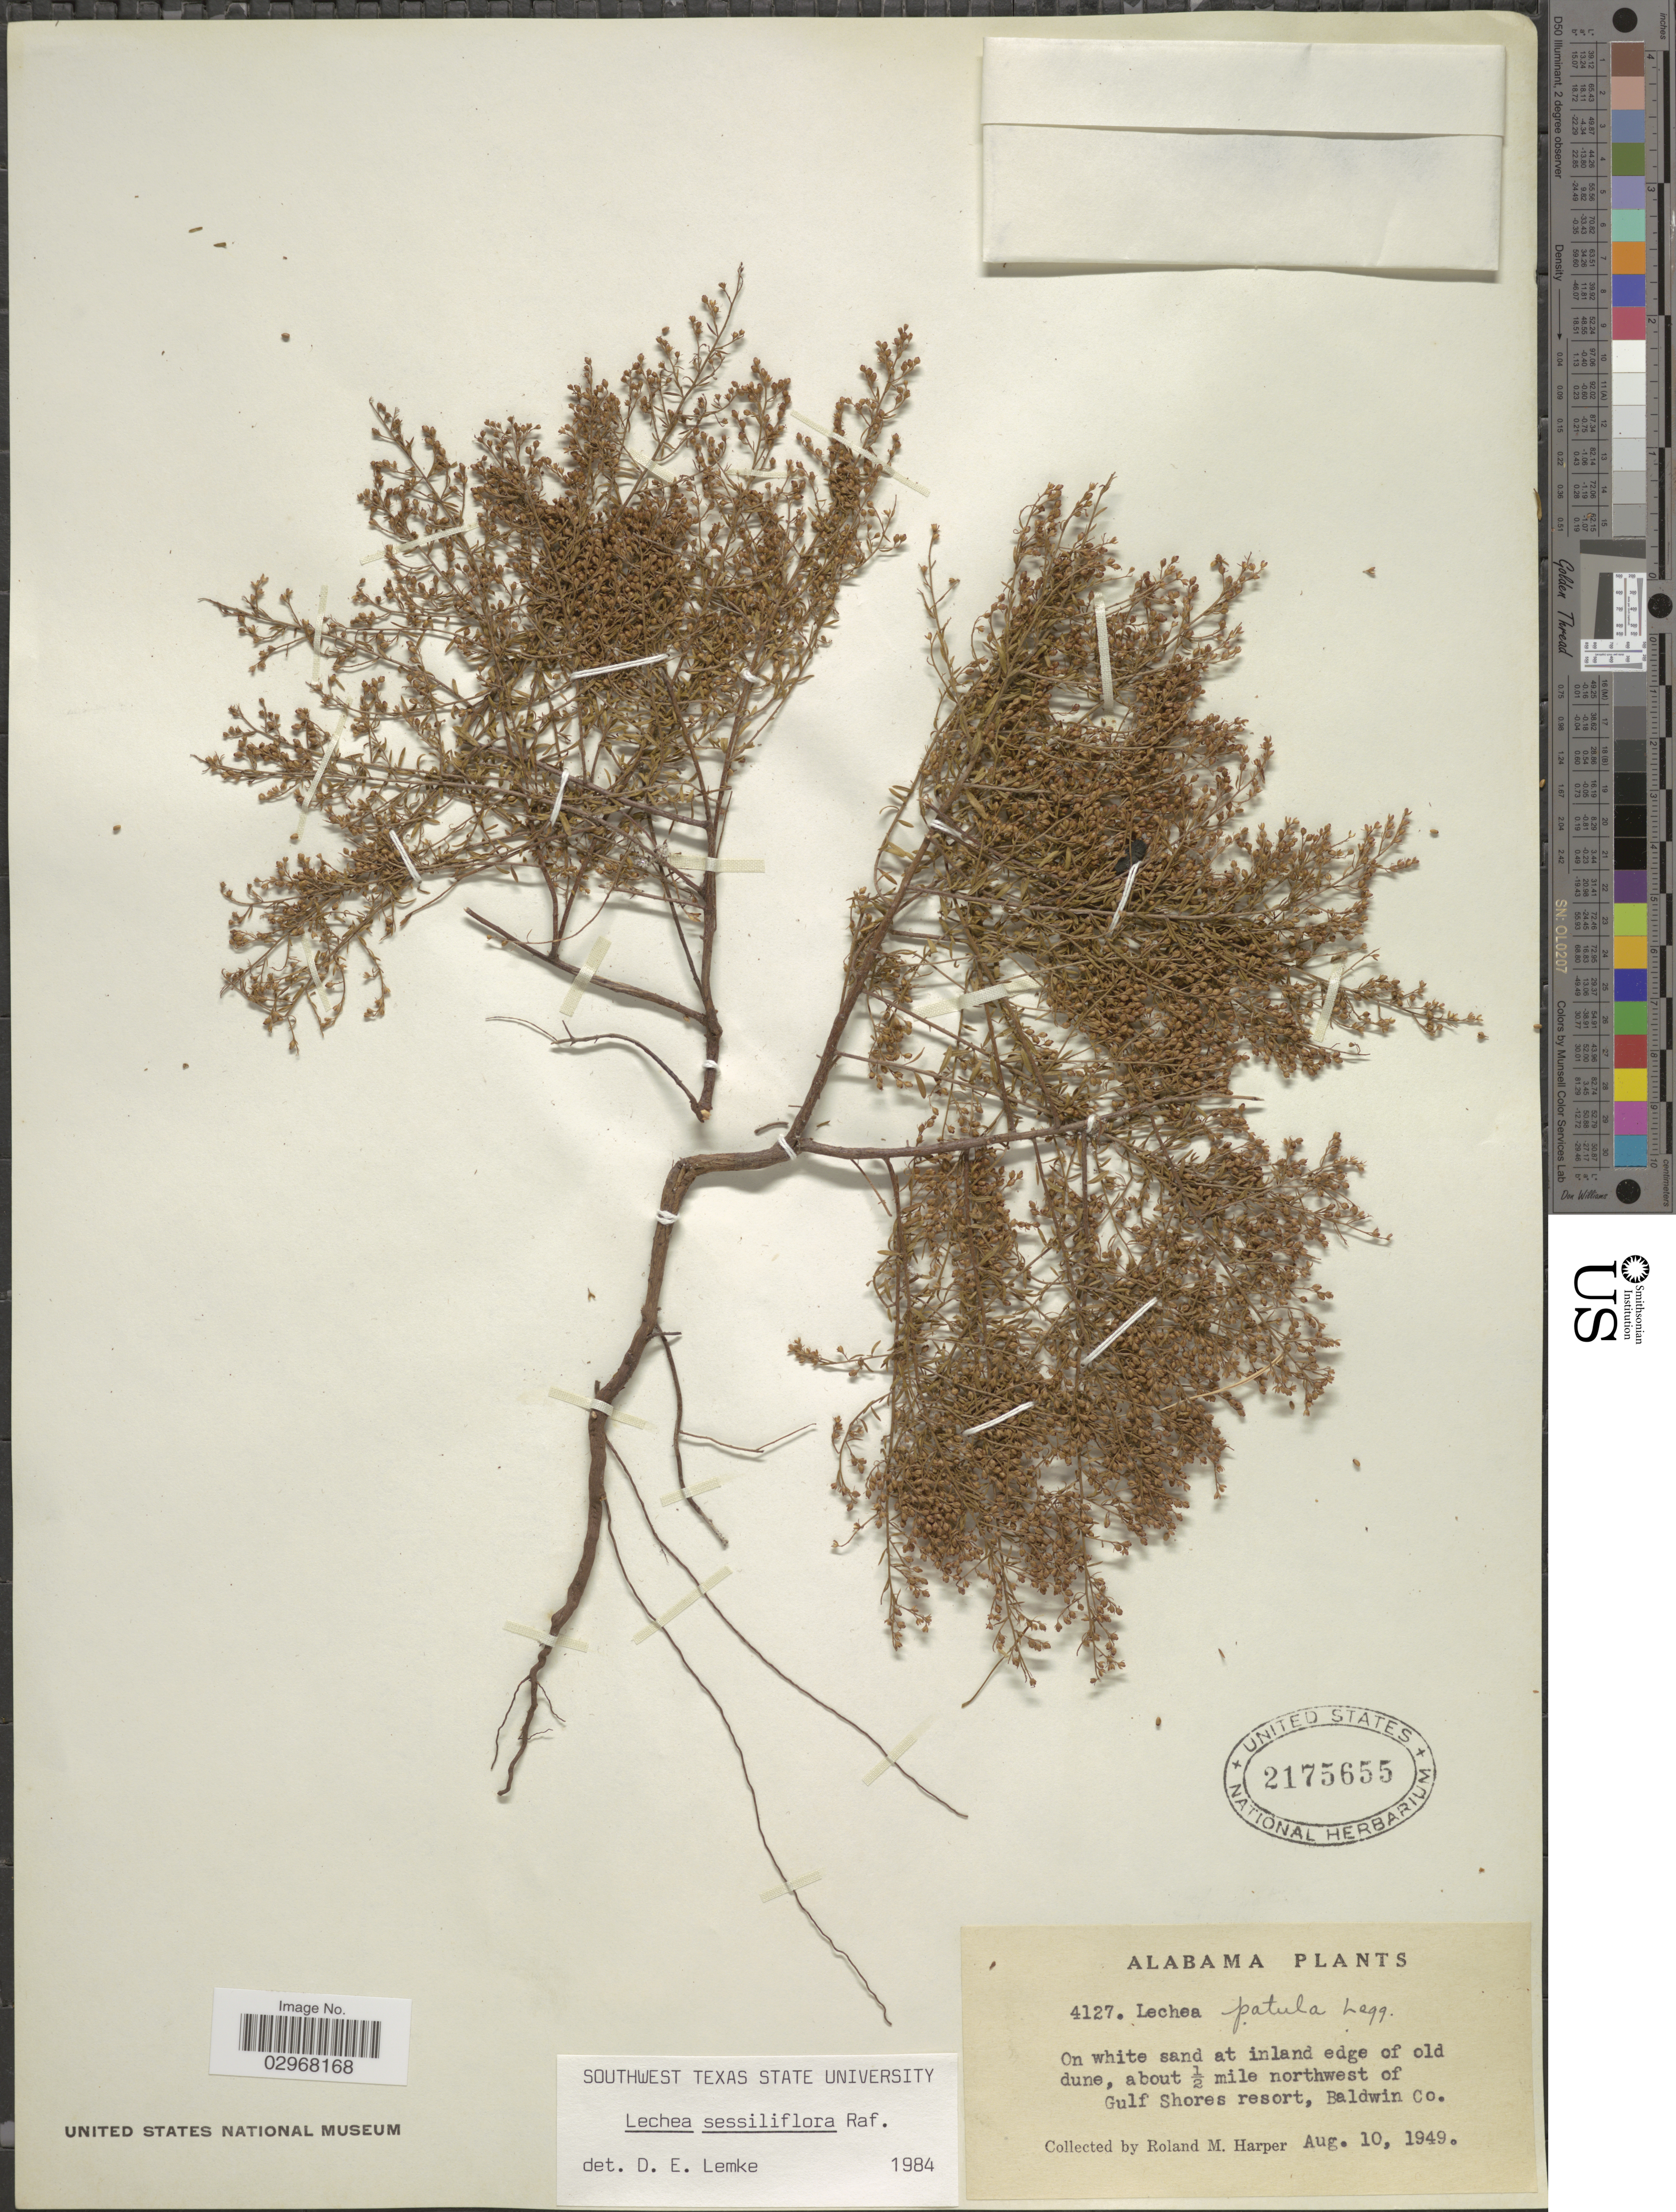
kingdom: Plantae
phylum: Tracheophyta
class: Magnoliopsida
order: Malvales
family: Cistaceae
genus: Lechea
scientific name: Lechea sessiliflora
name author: Raf.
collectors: R. M. Harper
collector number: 4127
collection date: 1949-08-10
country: United States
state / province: Alabama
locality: At inland edge of old dune, about ½ mile northwest of Gulf Shores resort, Baldwin Co.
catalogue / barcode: US 2175655